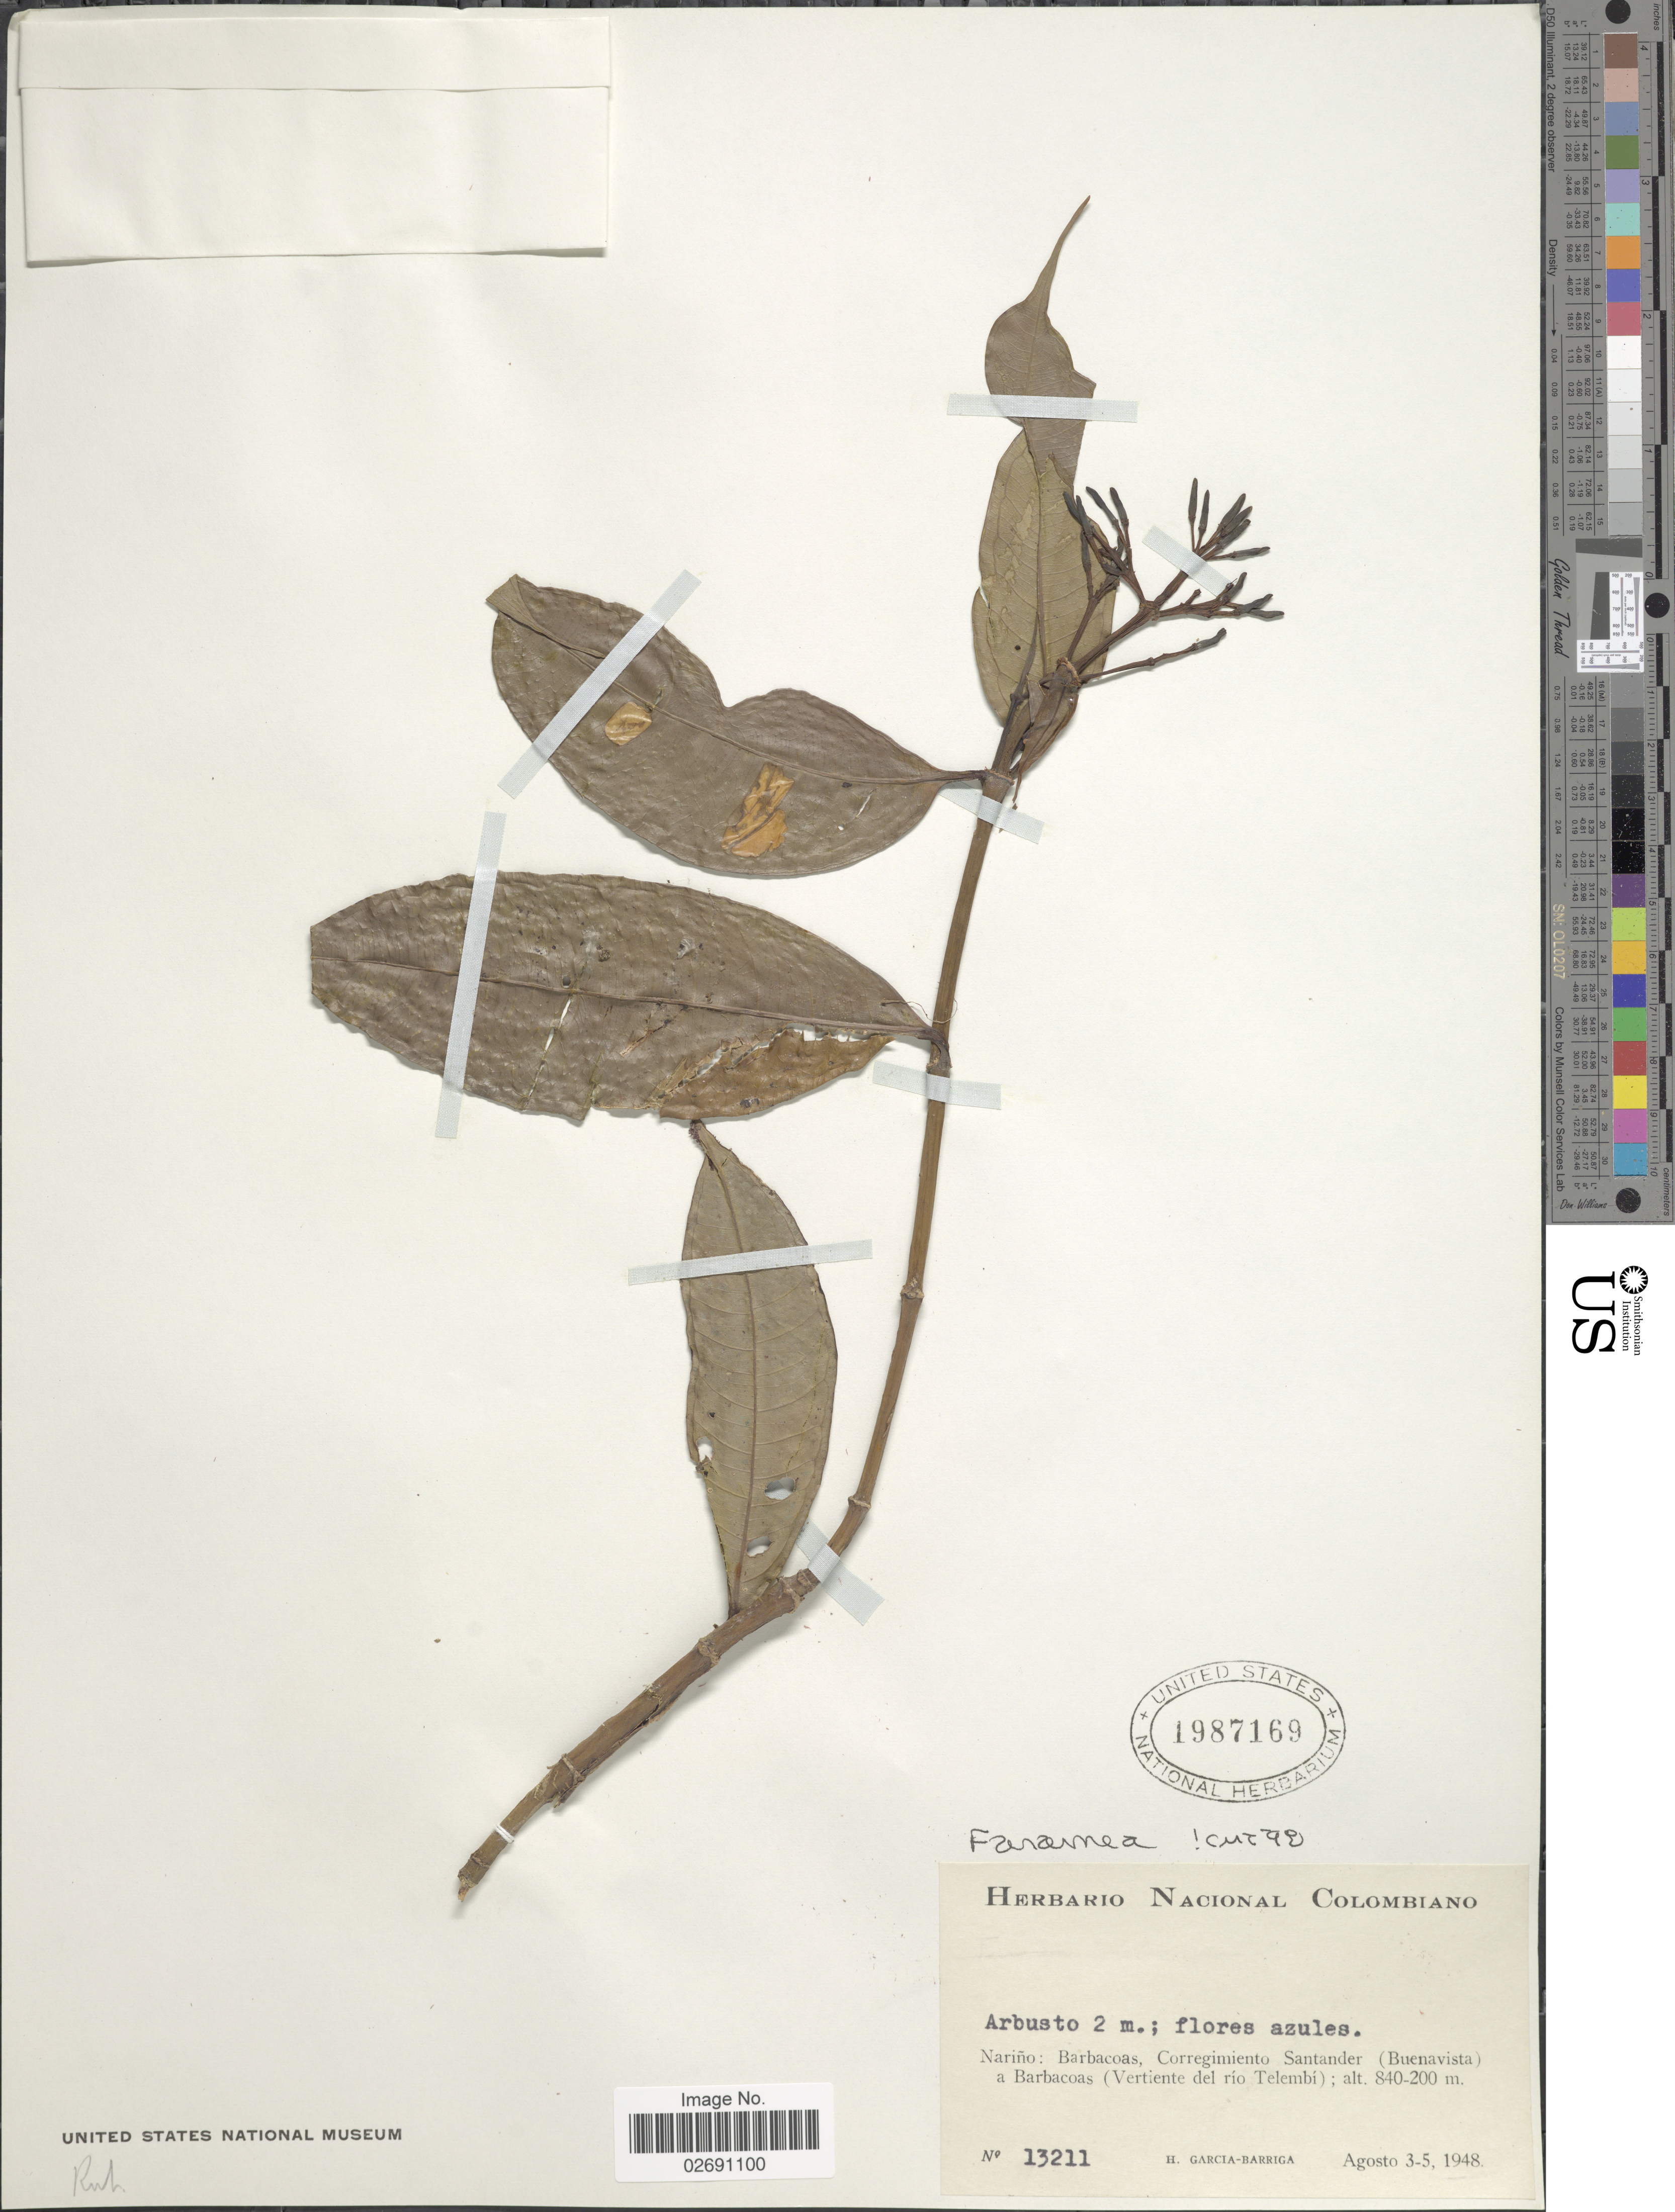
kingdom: Plantae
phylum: Tracheophyta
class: Magnoliopsida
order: Gentianales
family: Rubiaceae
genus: Faramea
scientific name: Faramea sp.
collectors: H. García Barriga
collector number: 13211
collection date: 1948-08-03/1948-08-05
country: Colombia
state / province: Nariño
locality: Barbacoas, Corregimiento Santander (Buenavista) a Barbacoas (Vertiente del rio Telembi)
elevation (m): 200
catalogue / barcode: US 1987169